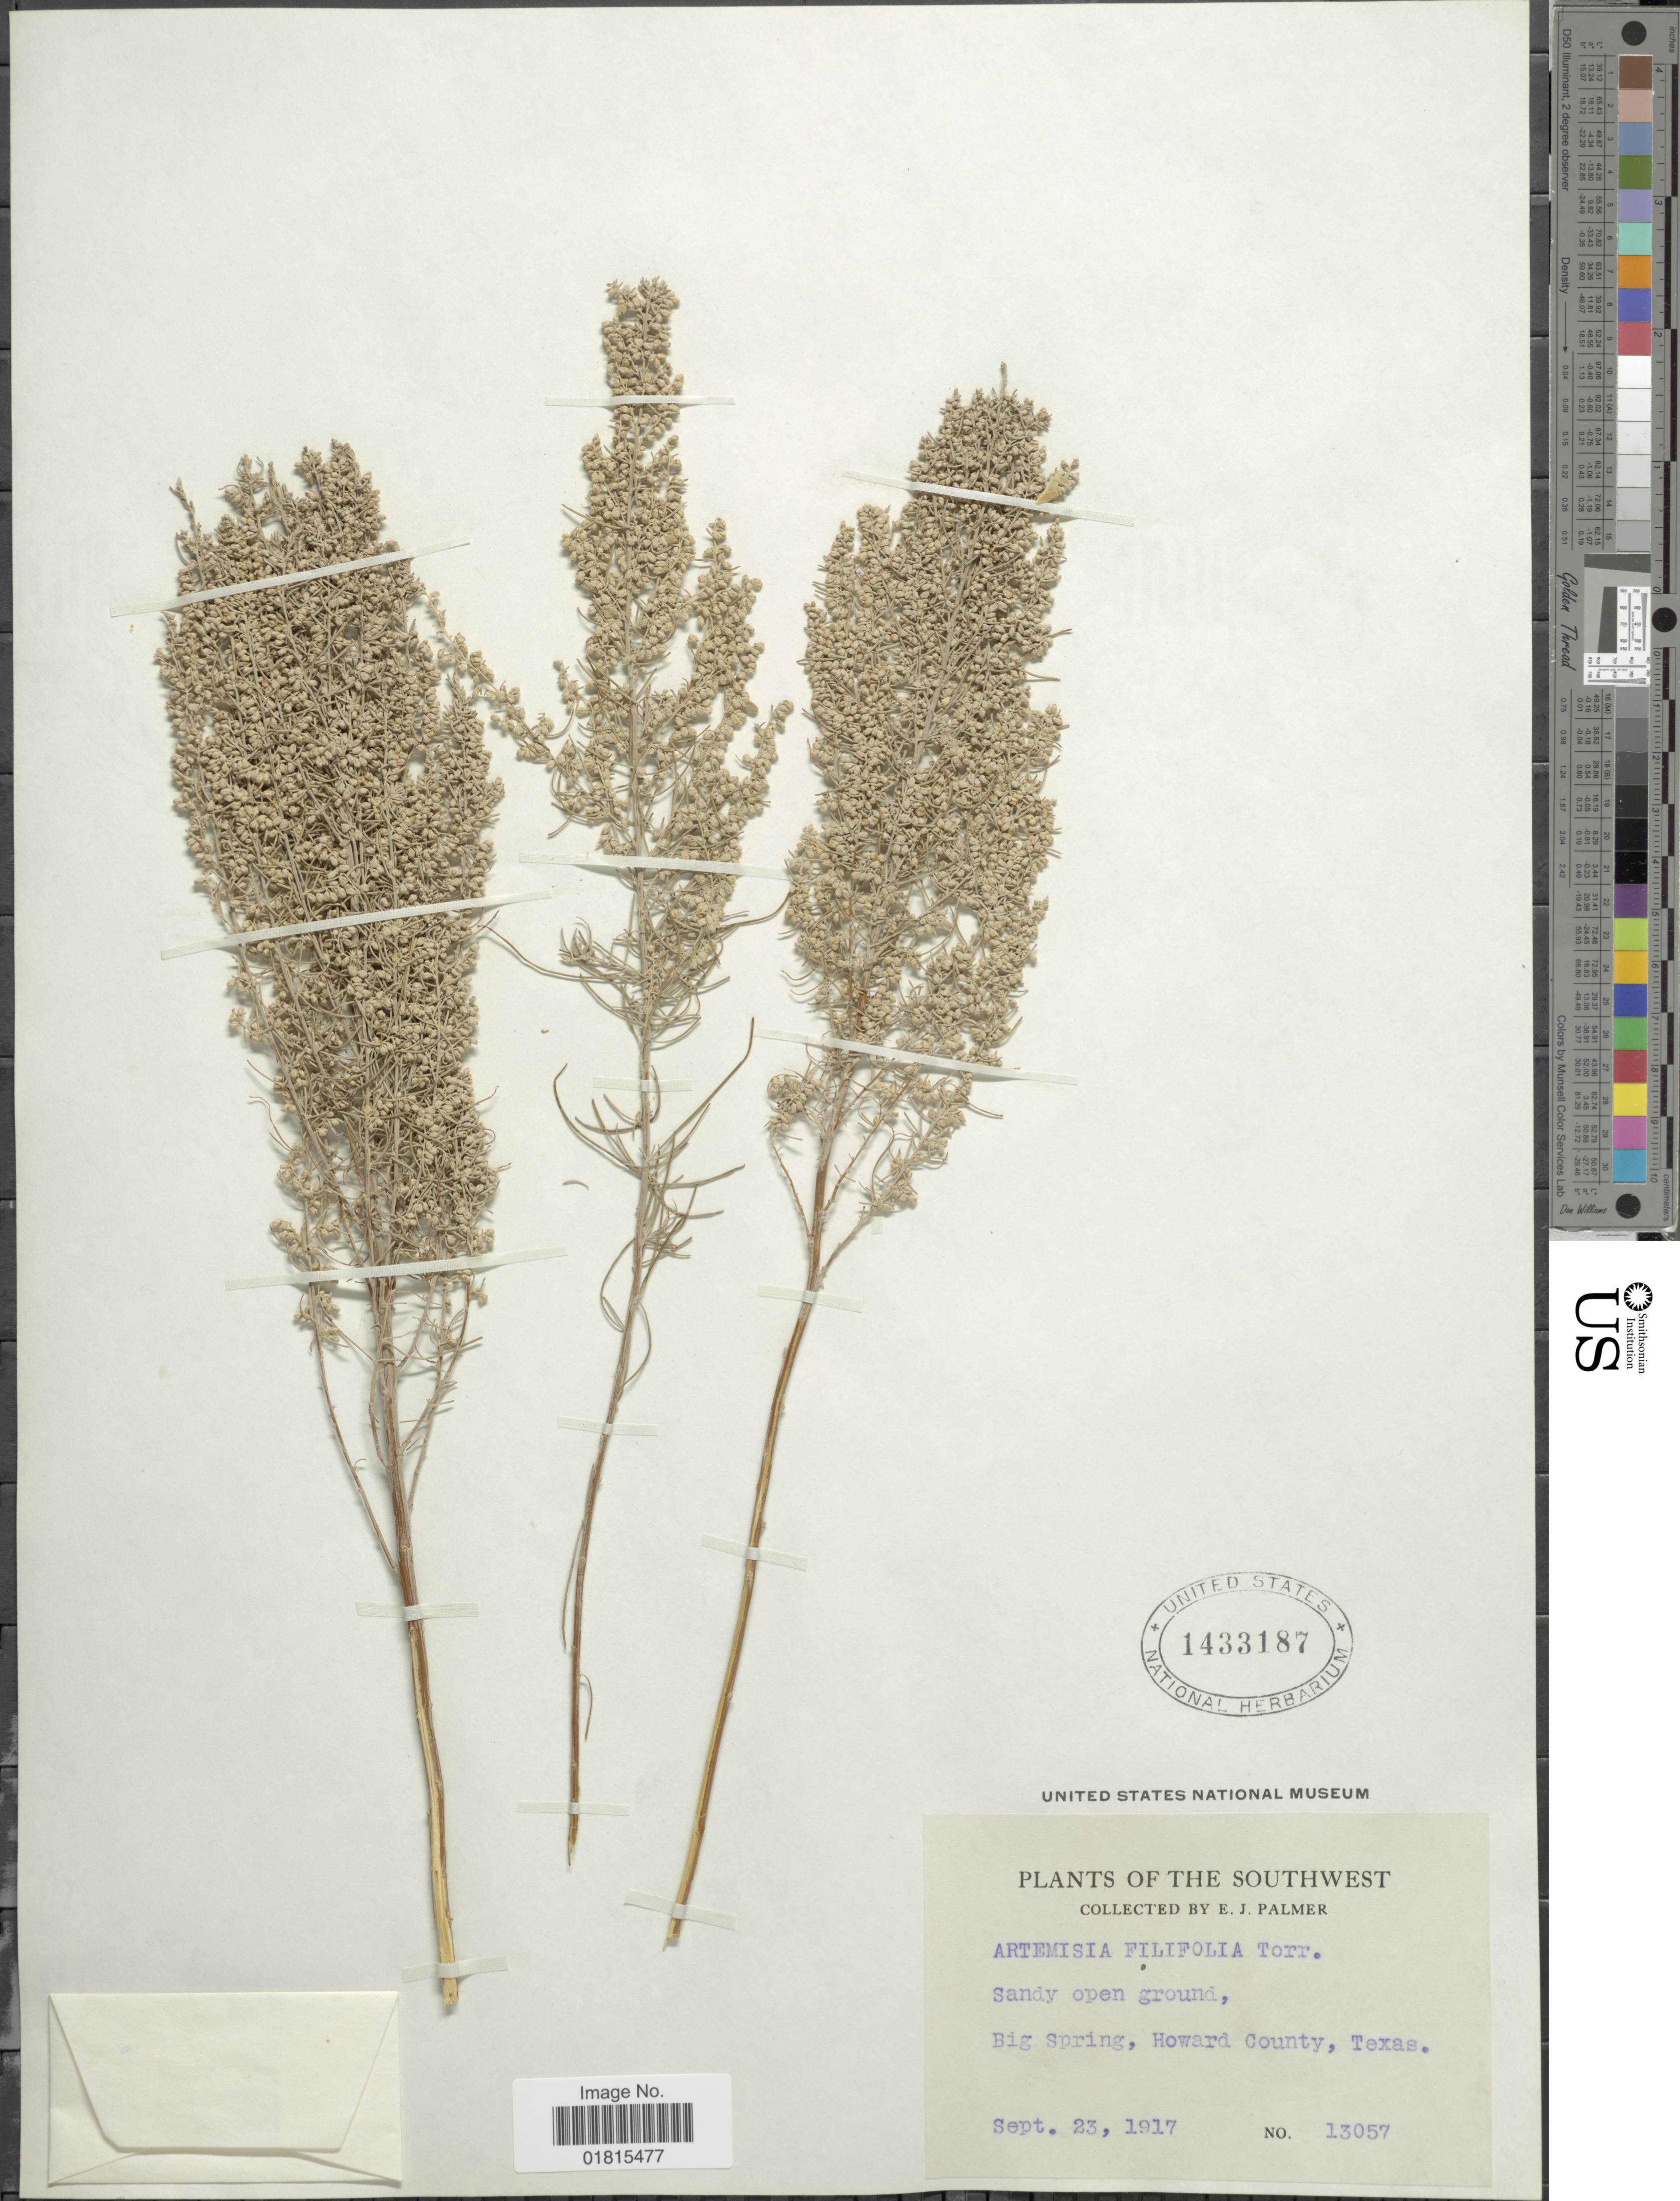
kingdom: Plantae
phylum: Tracheophyta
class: Magnoliopsida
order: Asterales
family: Asteraceae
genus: Artemisia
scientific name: Artemisia filifolia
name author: Torr.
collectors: E. J. Palmer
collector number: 13057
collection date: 1917-09-23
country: United States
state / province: Texas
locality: Southwest. Sandy open ground, Big Spring, Howard County, Texas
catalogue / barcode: US 1433187